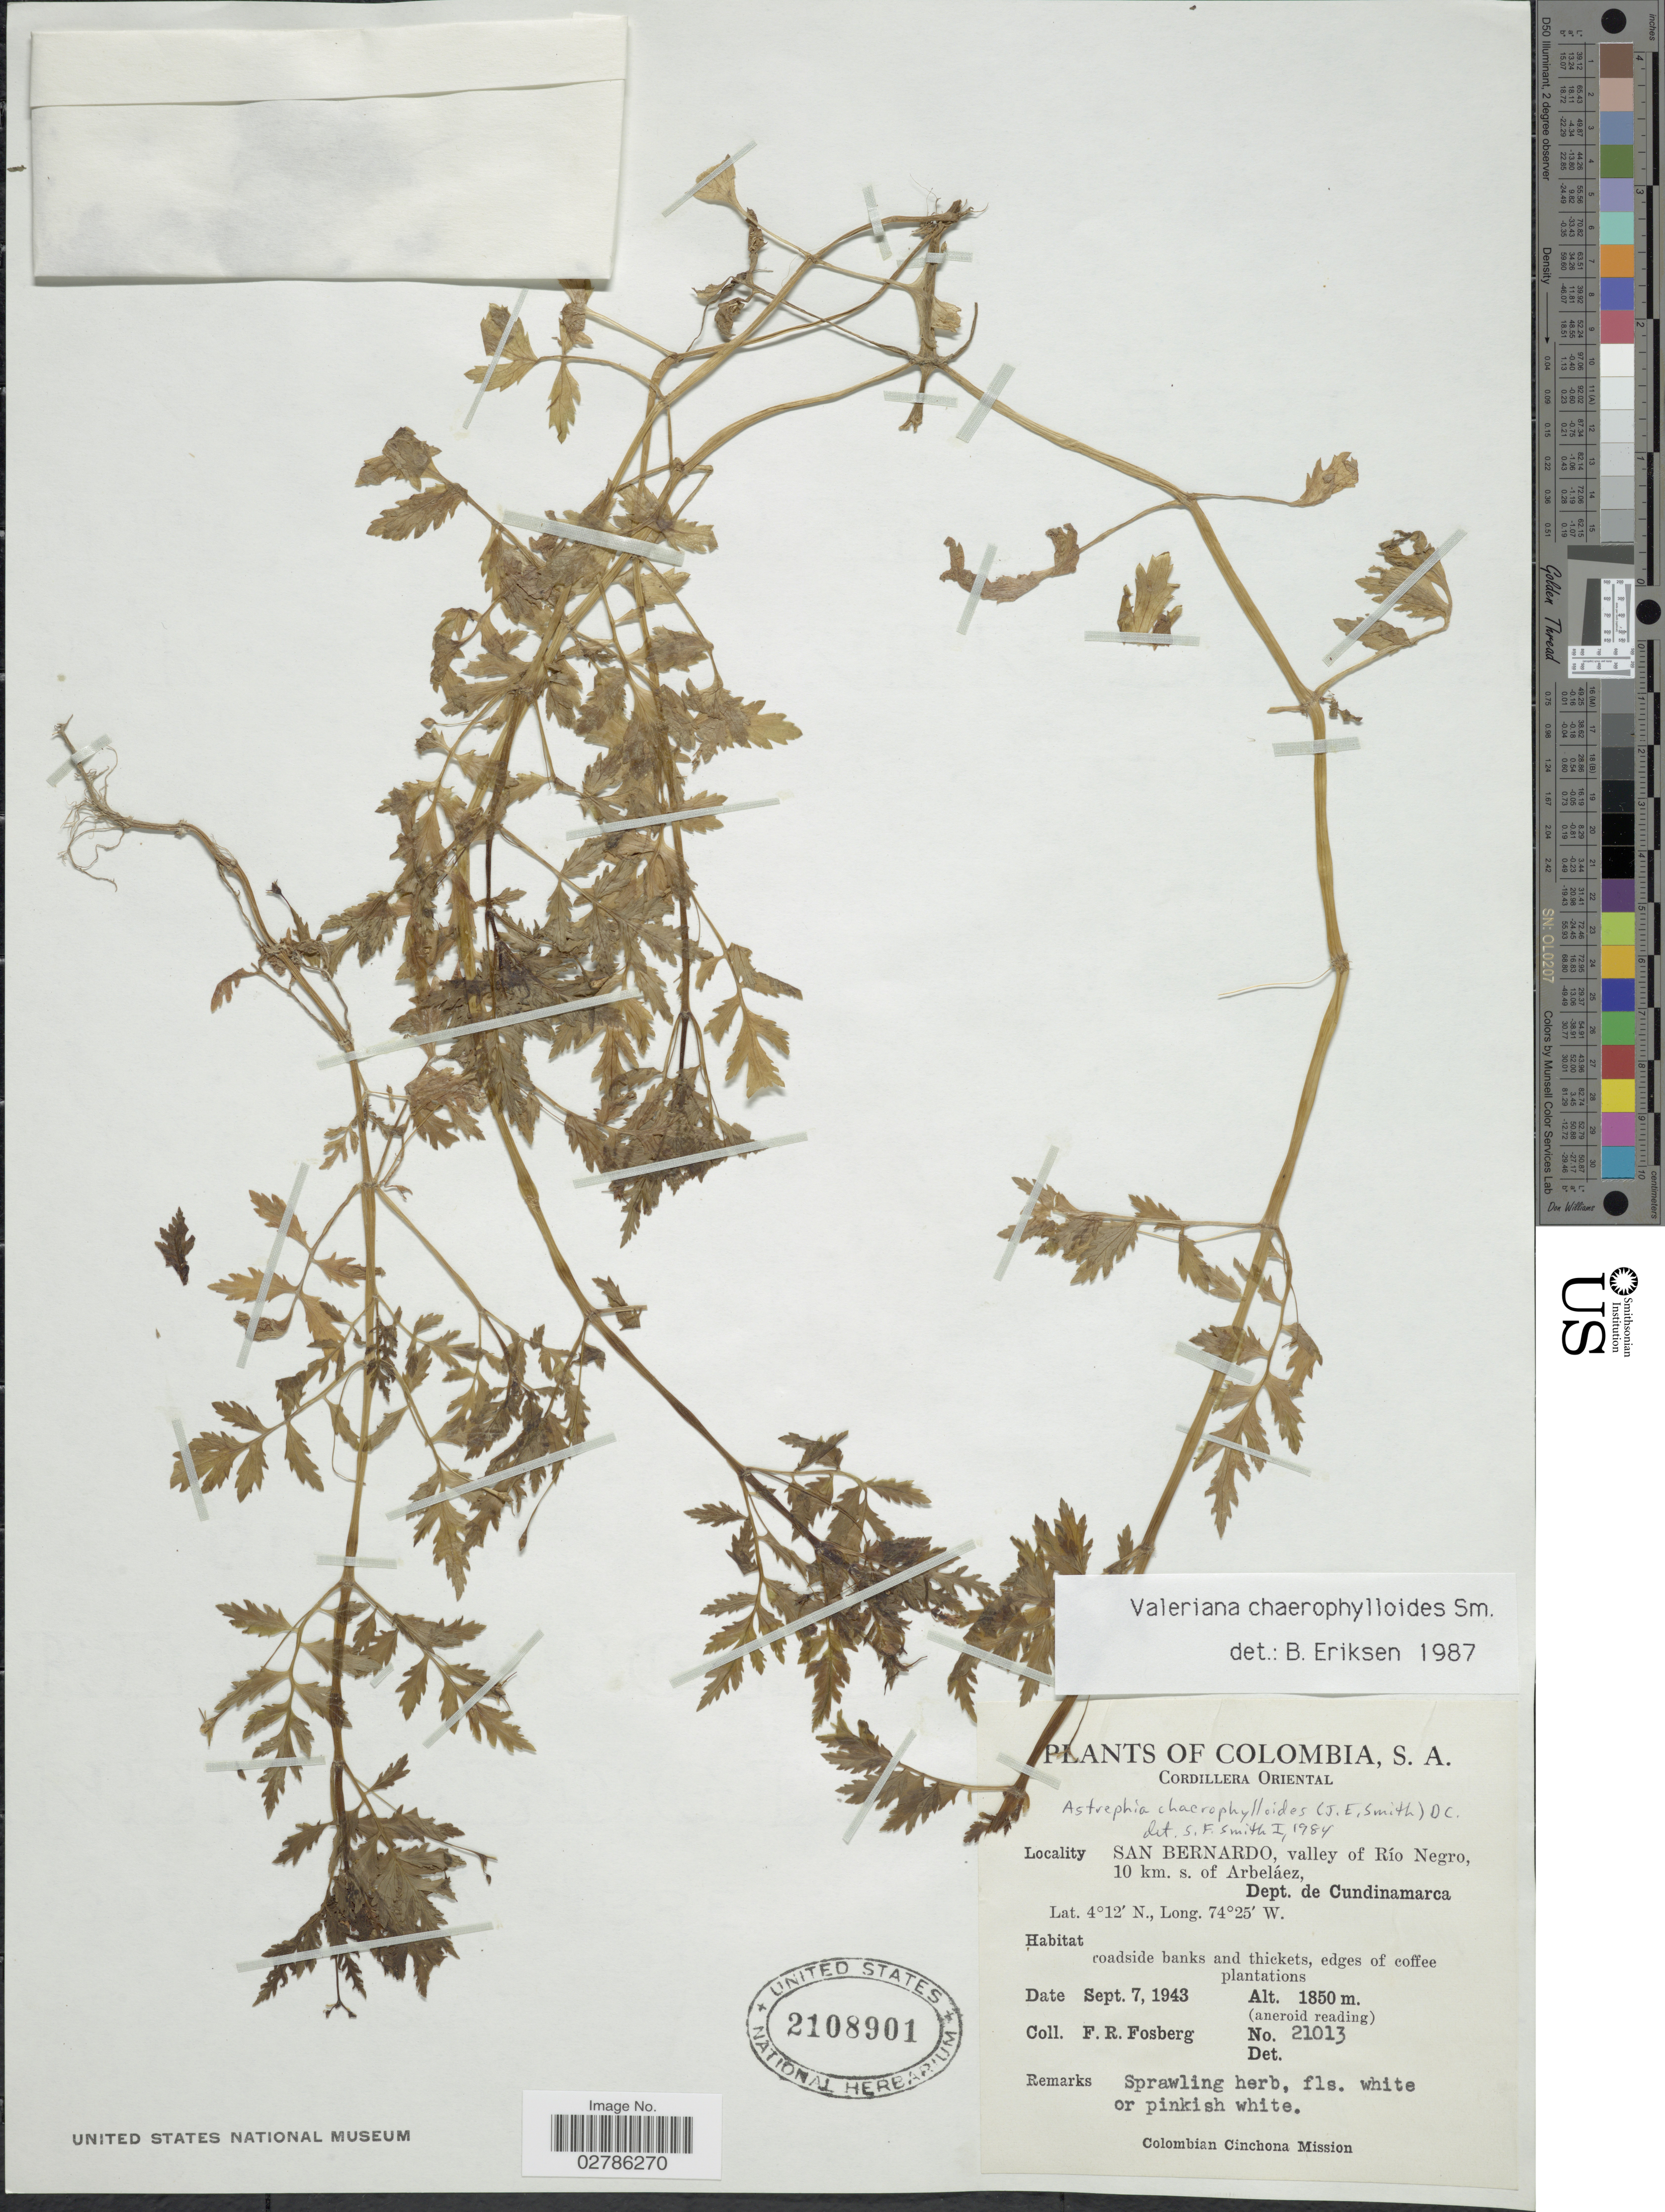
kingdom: Plantae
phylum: Tracheophyta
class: Magnoliopsida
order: Dipsacales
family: Caprifoliaceae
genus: Astrephia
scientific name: Astrephia chaerophylloides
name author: (Sm.) DC.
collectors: F. R. Fosberg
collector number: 21013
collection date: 1943-09-07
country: Colombia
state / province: Cundinamarca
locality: Cordillera Oriental, San Bernardo, valley of Río Negro, 10 km. s. of Arbeláez, Dept. de Cundinamarca.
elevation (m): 1850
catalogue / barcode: US 2108901